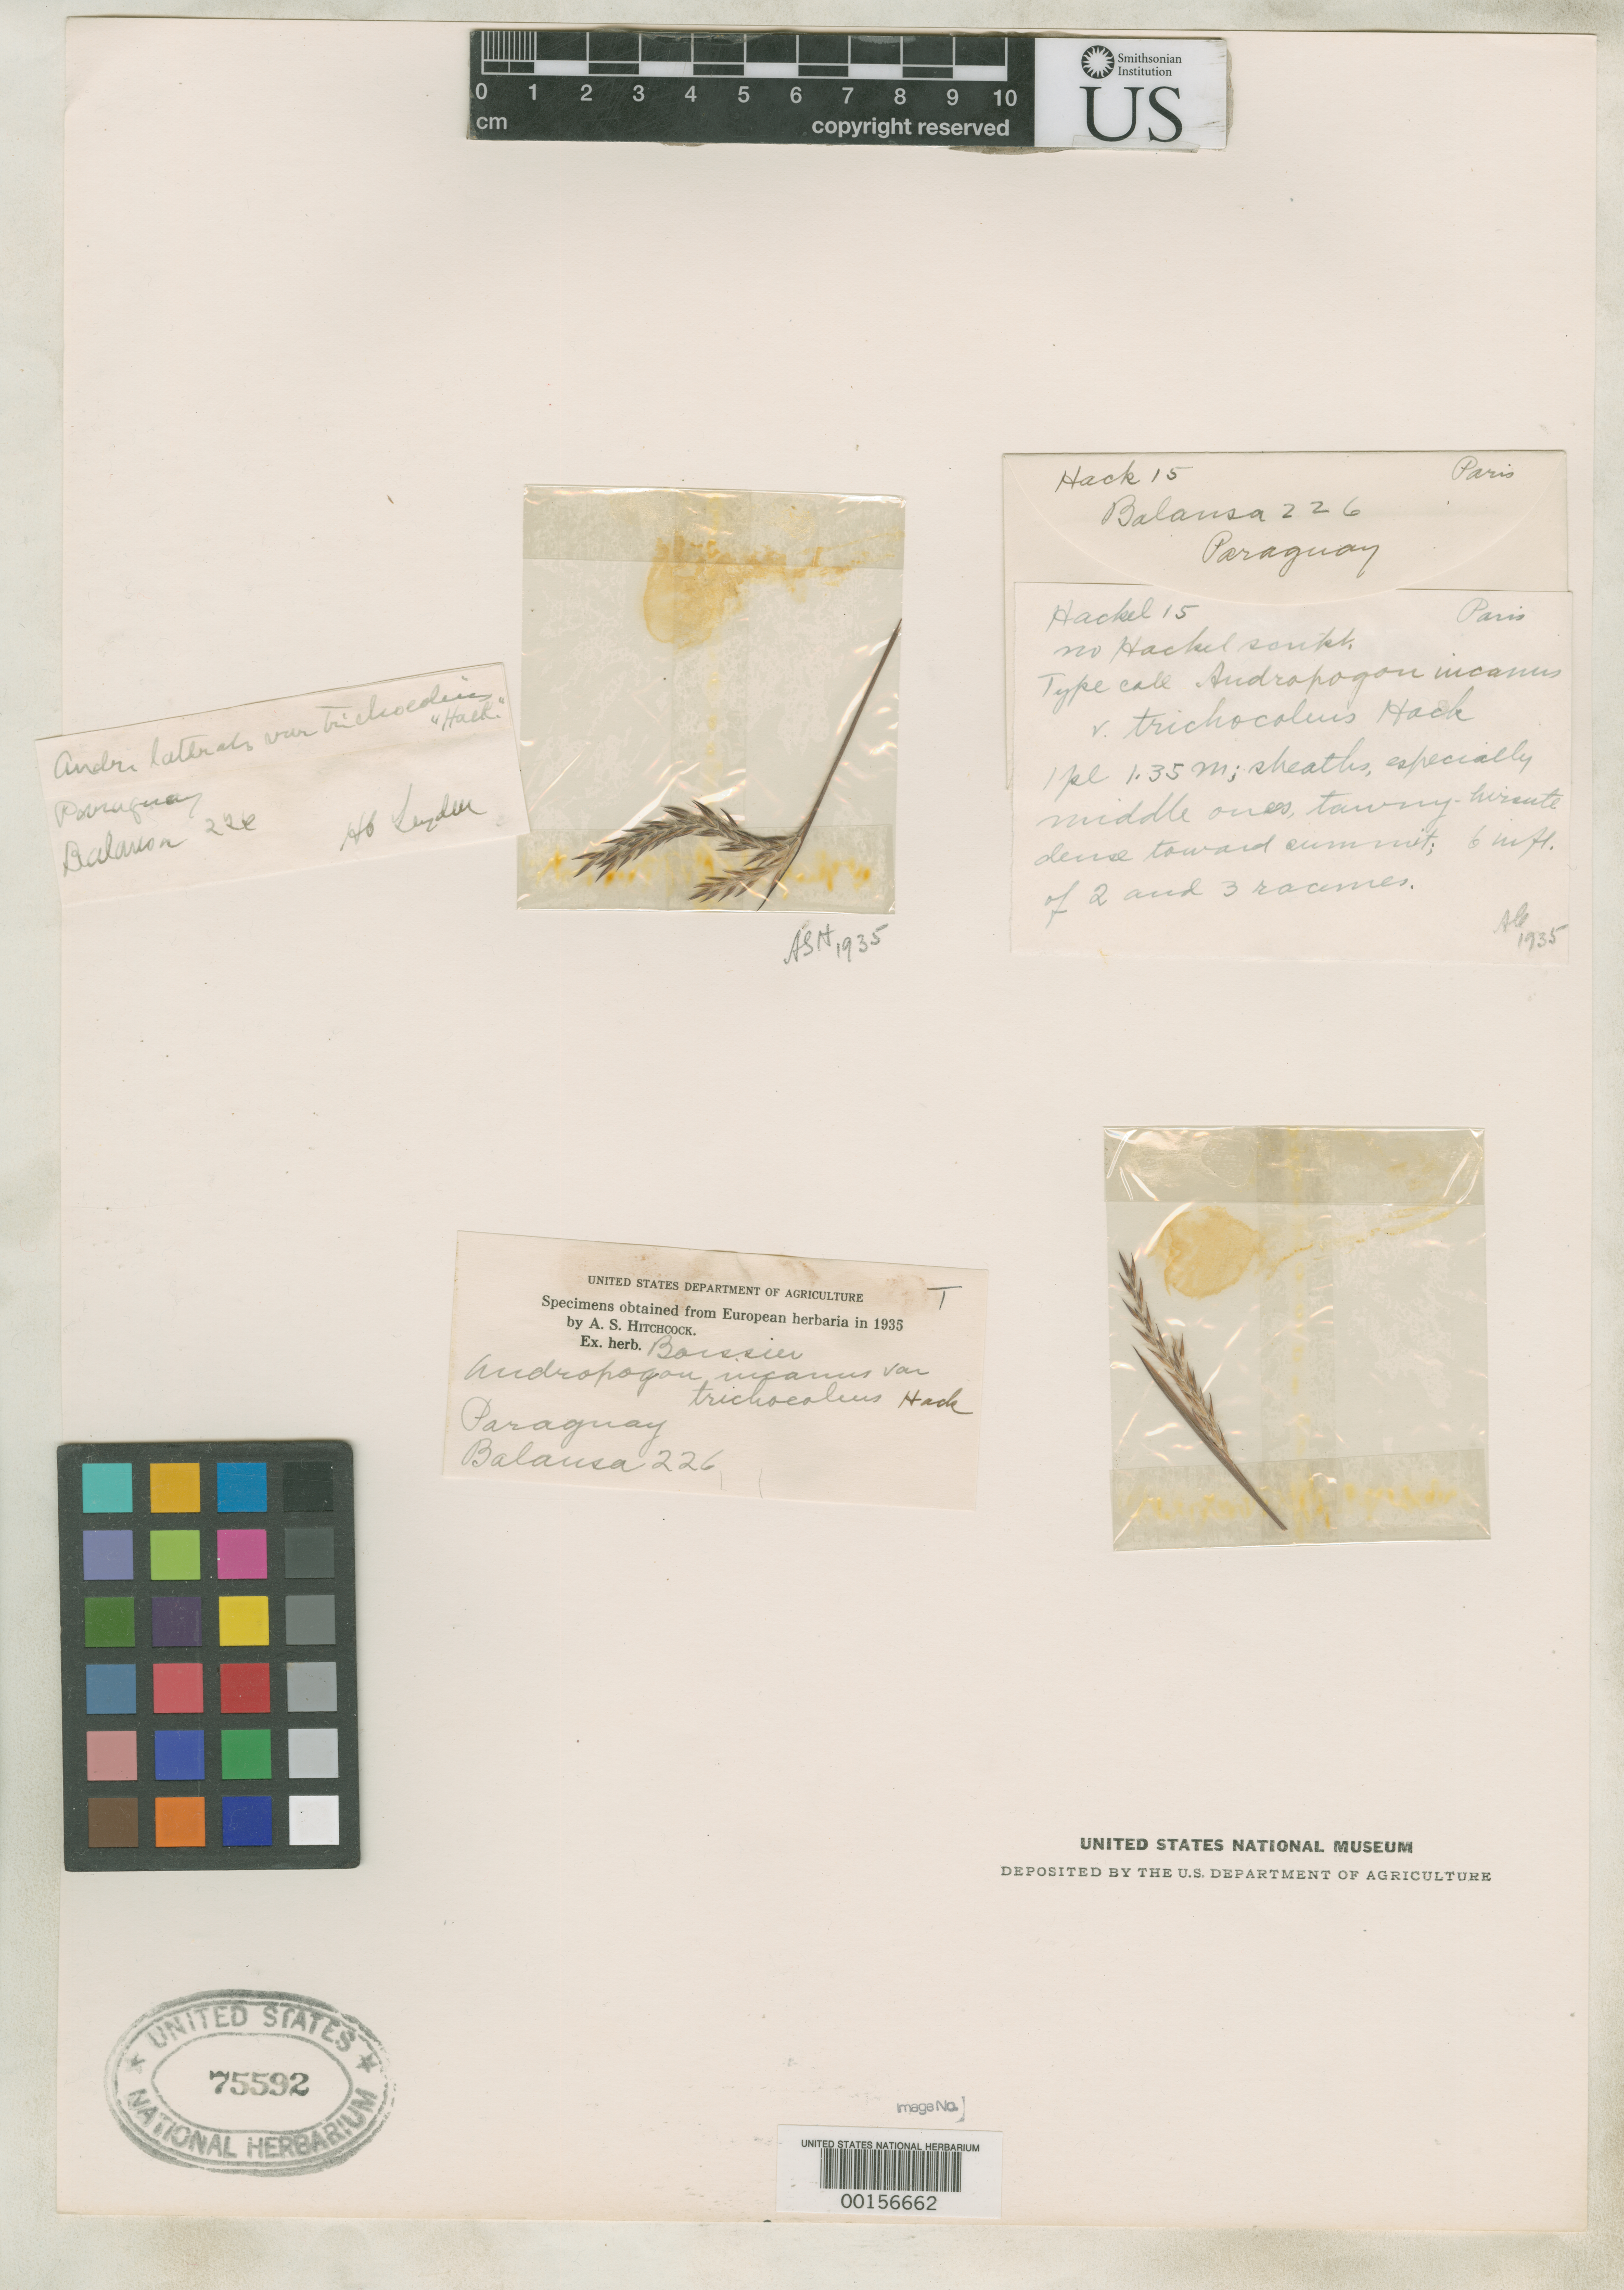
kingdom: Plantae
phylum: Tracheophyta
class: Liliopsida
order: Poales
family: Poaceae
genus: Andropogon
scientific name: Andropogon incanus var. trichocoleus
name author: Hack. in A. DC.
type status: Type Fragment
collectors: B. Balansa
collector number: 226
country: Paraguay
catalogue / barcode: US 75592